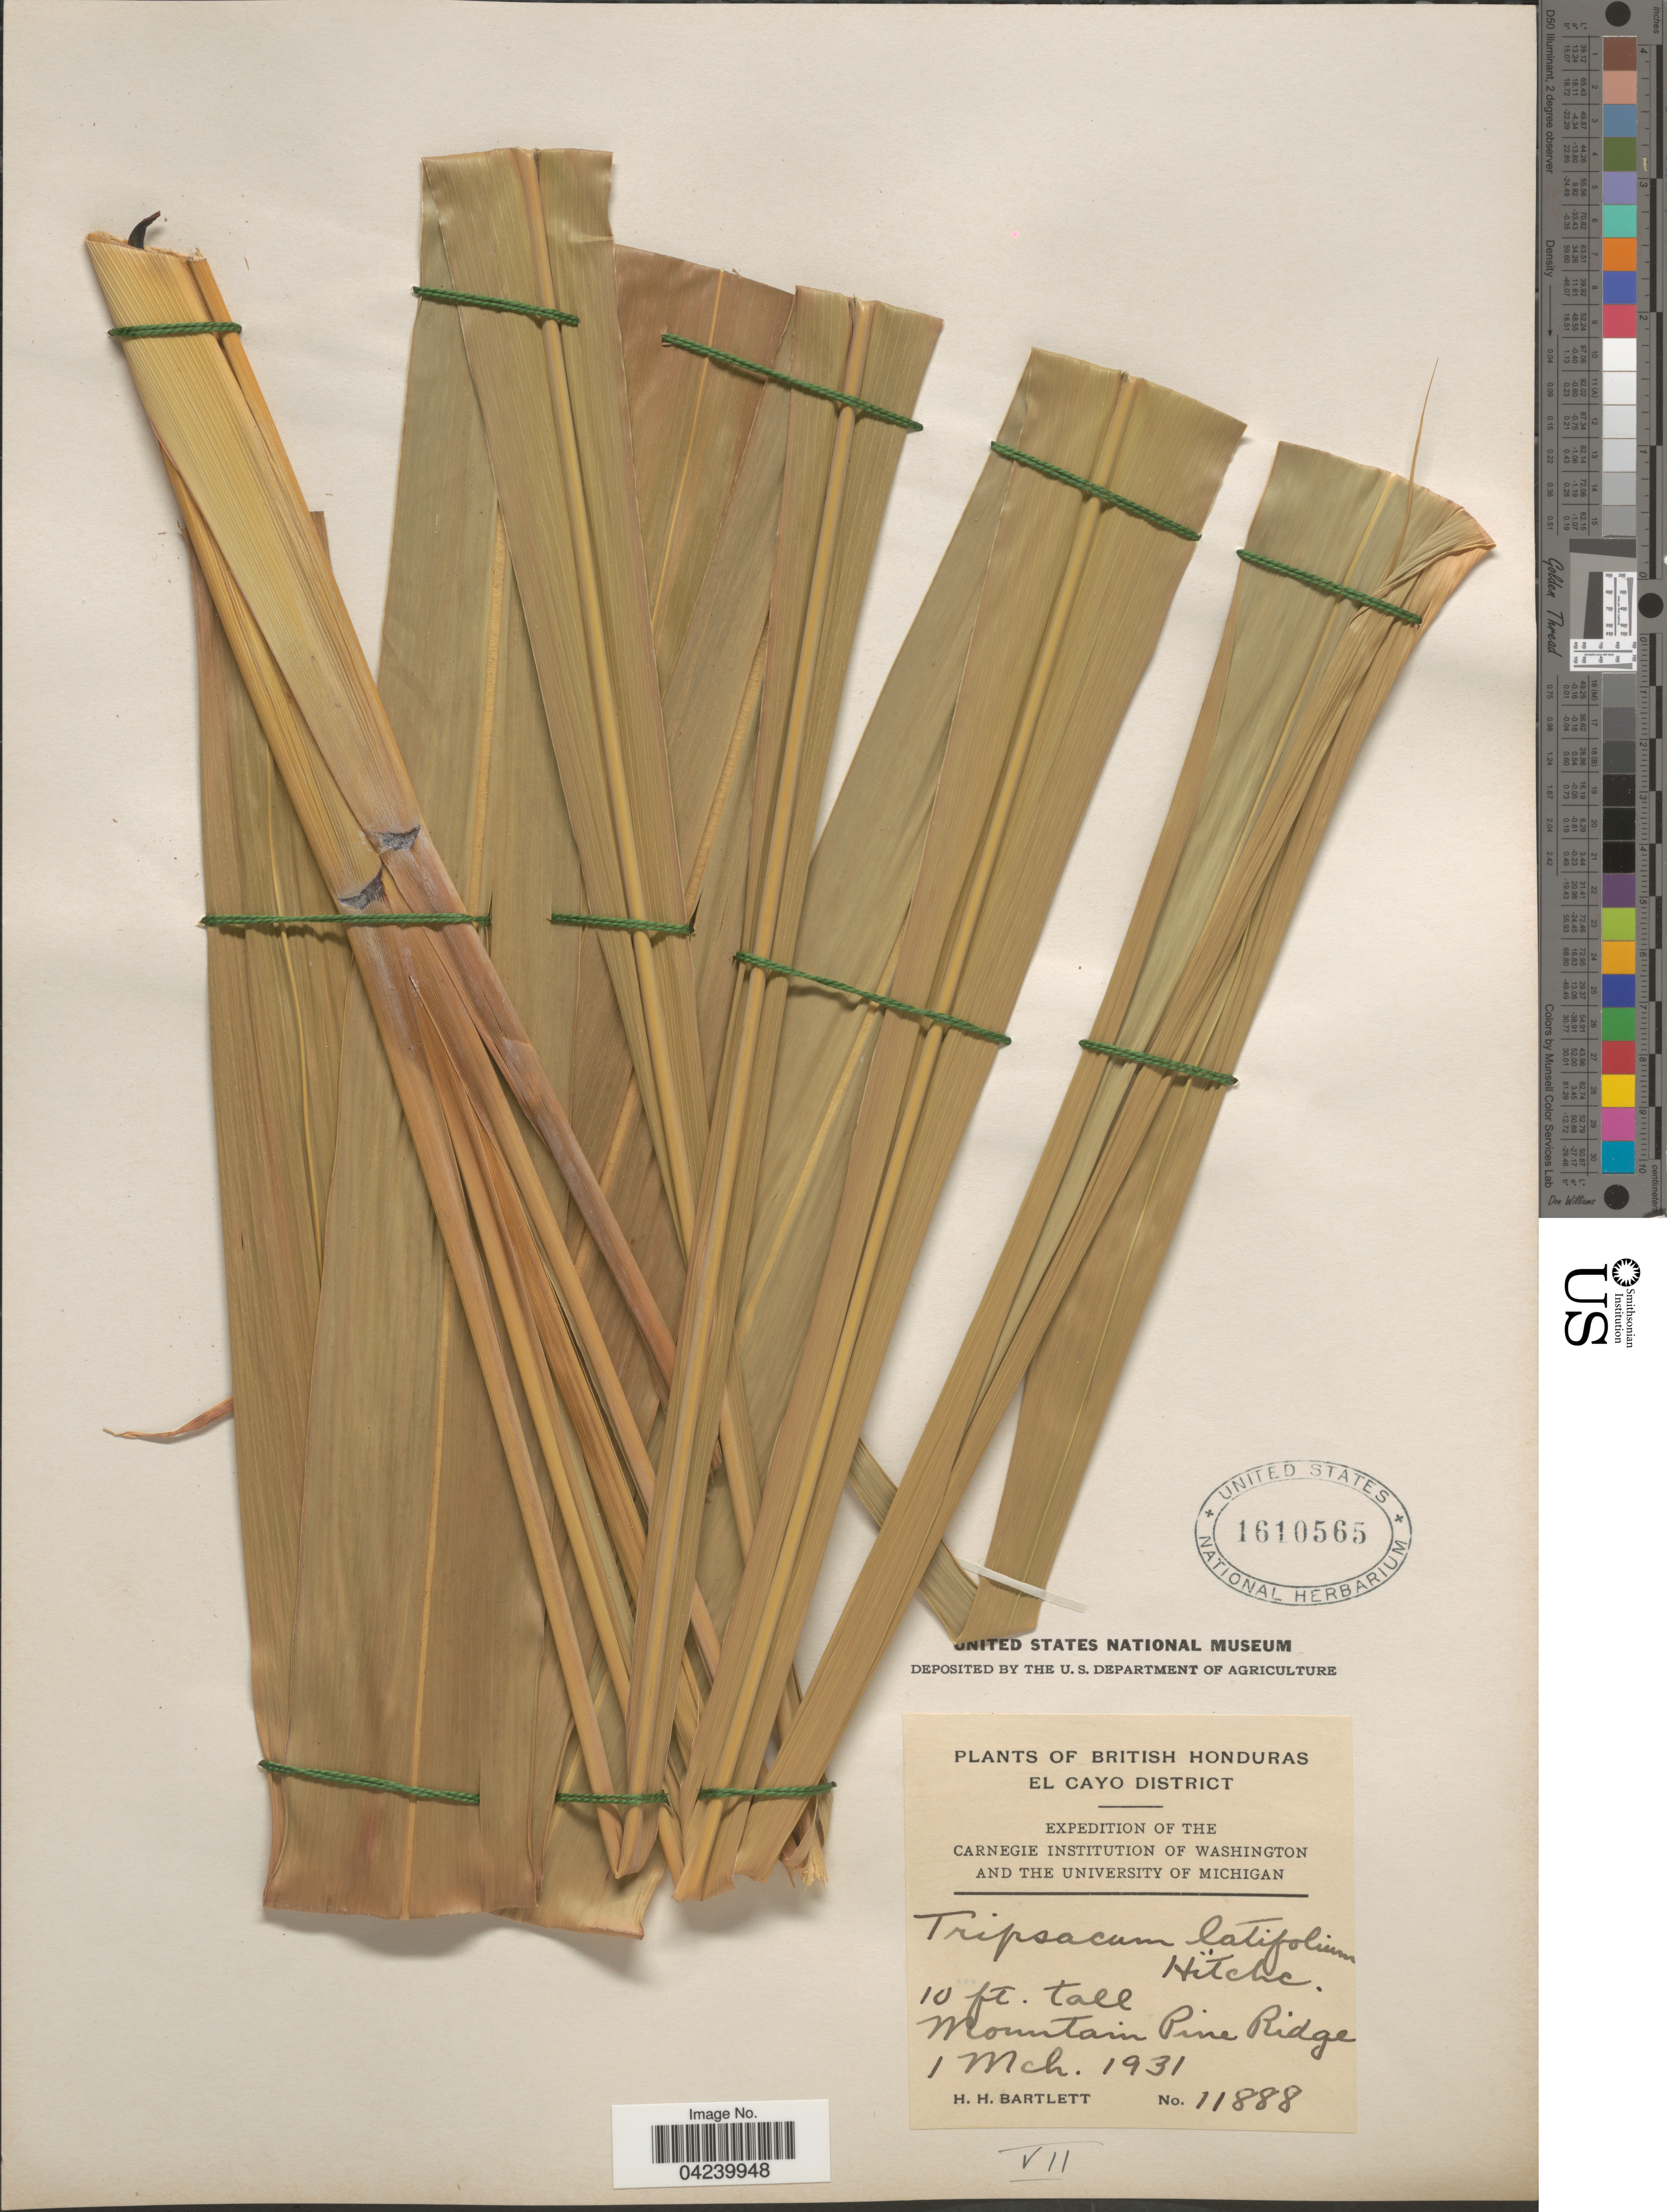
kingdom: Plantae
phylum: Tracheophyta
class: Liliopsida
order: Poales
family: Poaceae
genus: Tripsacum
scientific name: Tripsacum latifolium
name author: Hitchc.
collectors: H. H. Bartlett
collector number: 11888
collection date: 1931-03-01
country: Belize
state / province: Cayo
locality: British Honduras. El Cayo District. Expedition of the Carnegie Institution of Washington and the University of Michigan. Mountain Pine Ridge.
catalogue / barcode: US 1610565